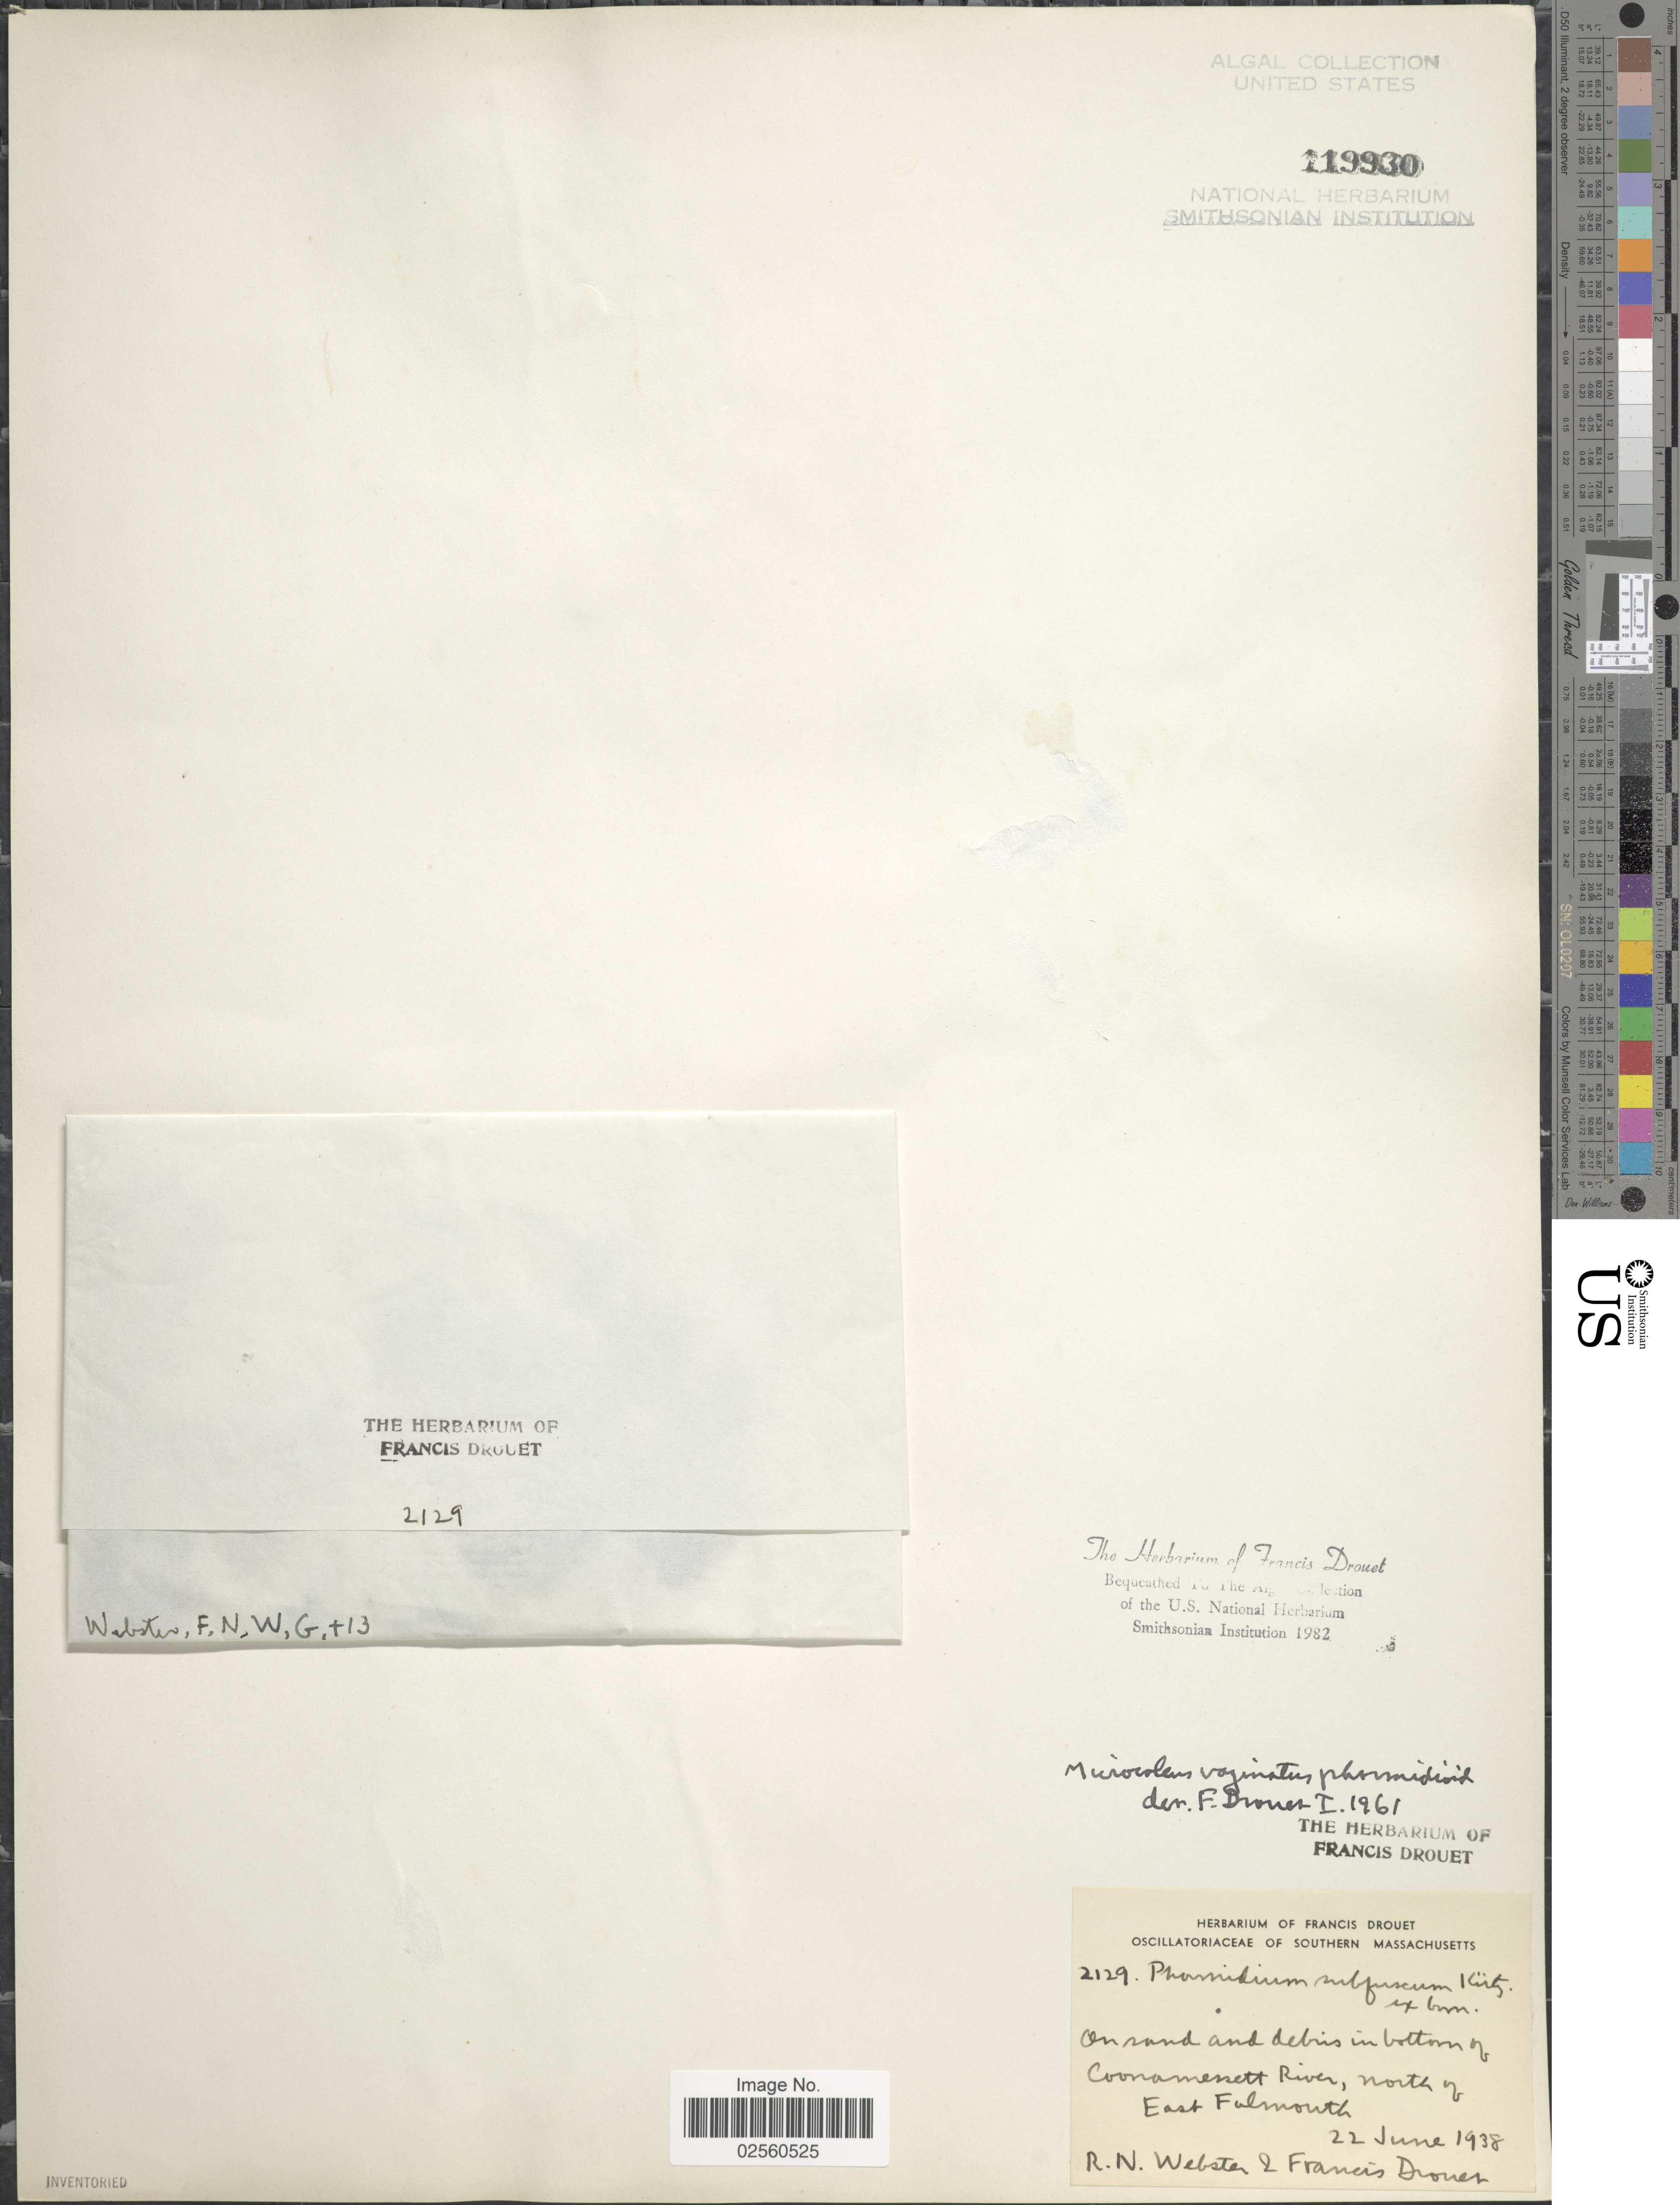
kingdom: Bacteria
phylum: Cyanobacteria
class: Cyanobacteriia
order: Cyanobacteriales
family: Microcoleaceae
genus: Microcoleus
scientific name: Microcoleus vaginatus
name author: (Vaucher) Gomont ex Gomont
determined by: Drouet, F. E.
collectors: R. N. Webster & F. E. Drouet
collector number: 2129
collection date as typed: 22 June 1938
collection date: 1938-06-22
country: United States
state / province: Massachusetts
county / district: Barnstable County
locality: Coonamessett River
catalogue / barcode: US 119930